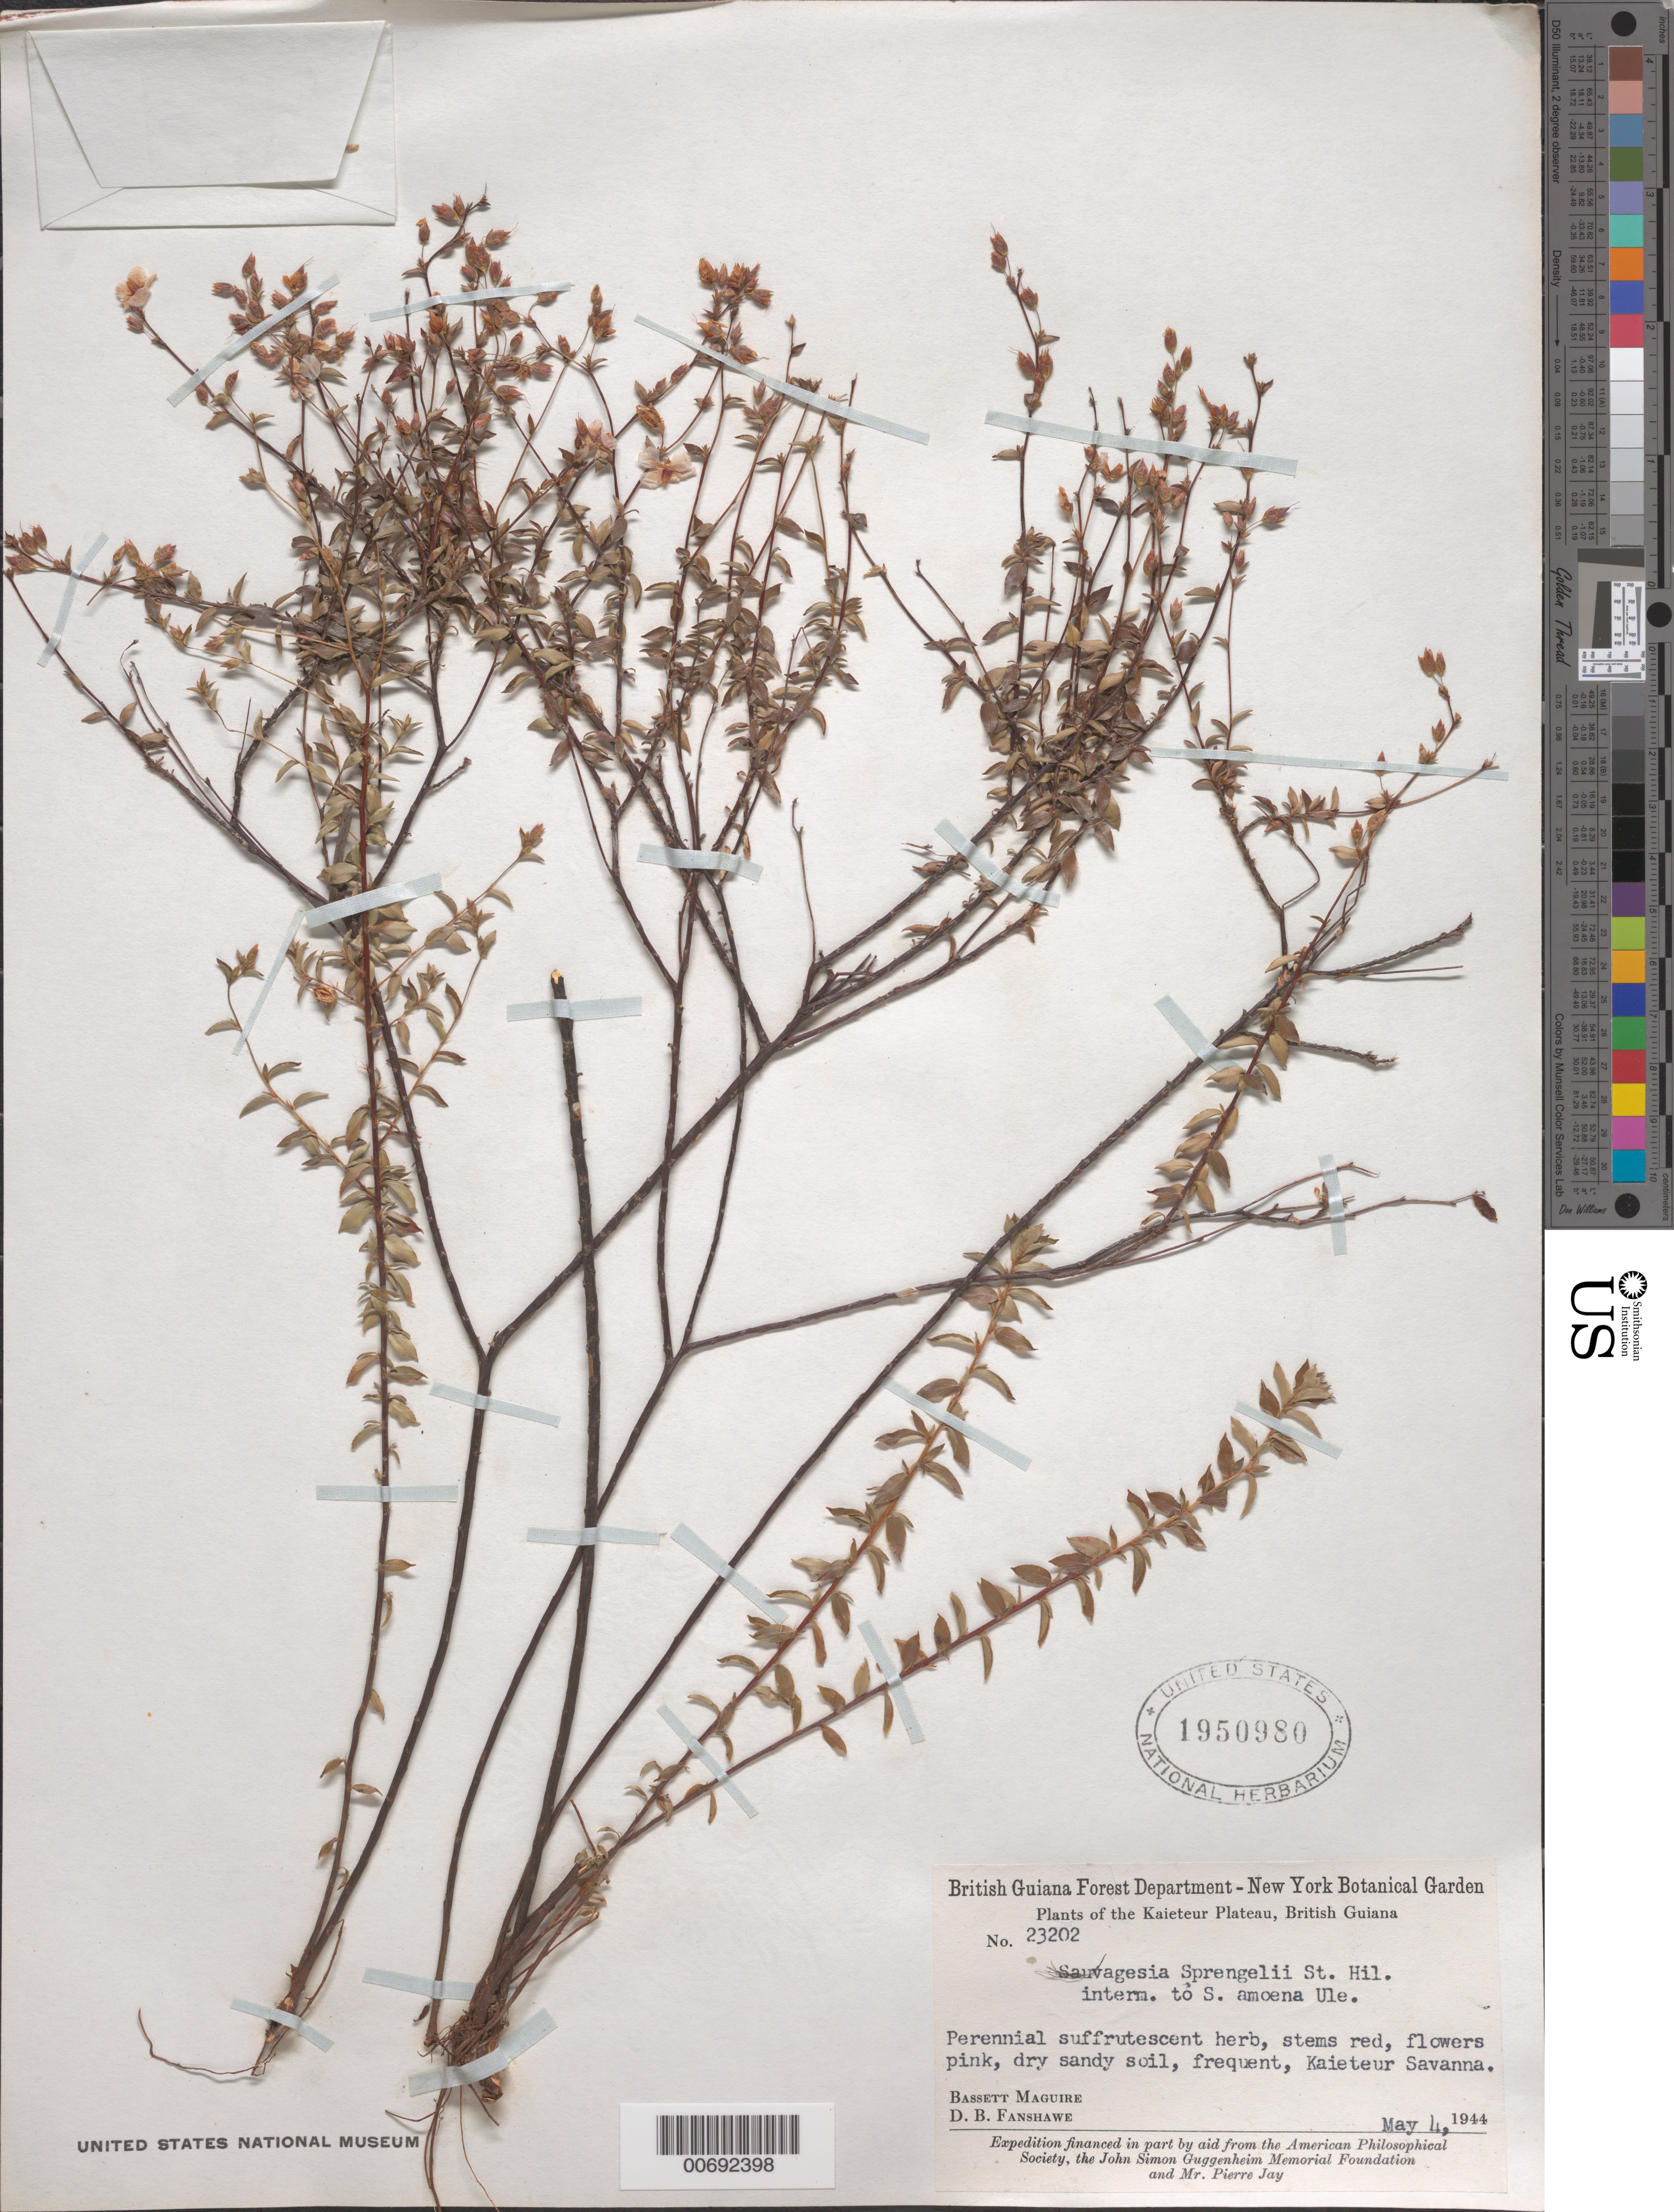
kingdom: Plantae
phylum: Tracheophyta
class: Magnoliopsida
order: Malpighiales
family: Ochnaceae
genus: Sauvagesia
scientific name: Sauvagesia sprengelii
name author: A. St.-Hil.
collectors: B. Maguire & D. B. Fanshawe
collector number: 23202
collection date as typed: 4-May-44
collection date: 1944-05-04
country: Guyana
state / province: Potaro-Siparuni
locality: Kaieteur Plateau, Kaieteur Savannas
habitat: Dry sandy soil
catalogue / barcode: US 1950980